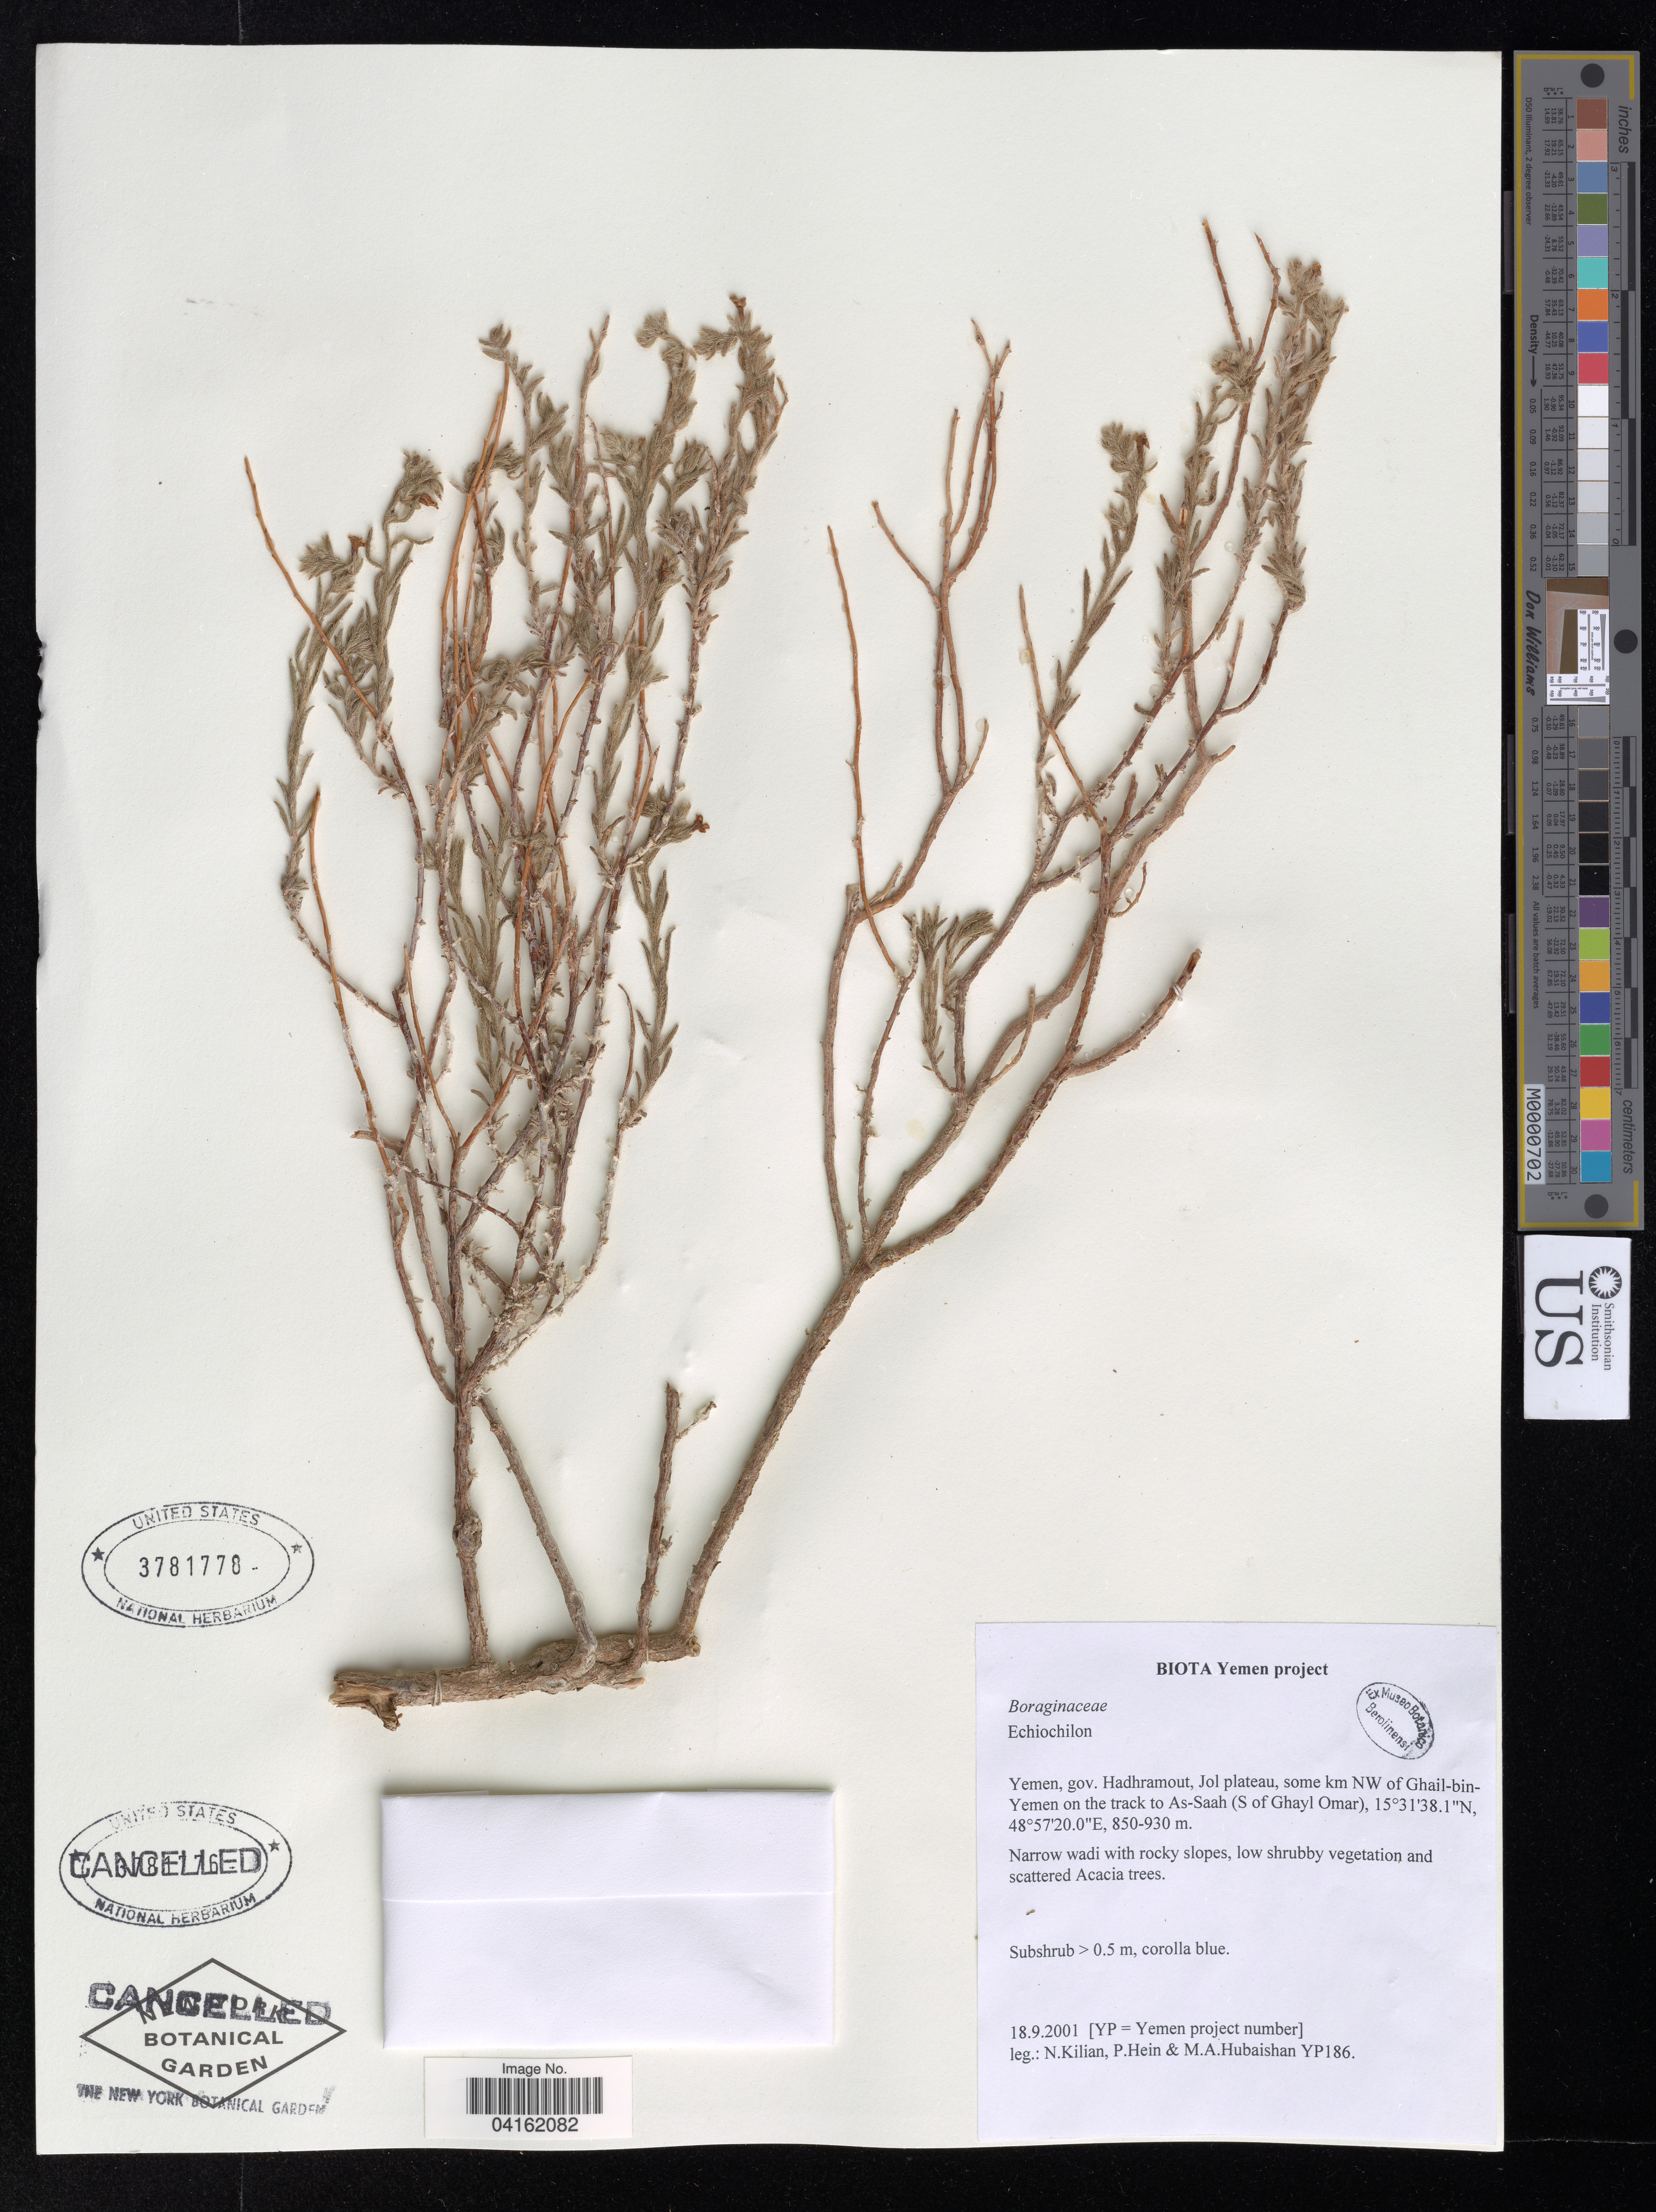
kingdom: Plantae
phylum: Tracheophyta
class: Magnoliopsida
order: Boraginales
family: Boraginaceae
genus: Echiochilon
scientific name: Echiochilon sp.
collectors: N. Kilian, P. Hein & M. Hubaishan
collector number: YP186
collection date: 2001-09-18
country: Yemen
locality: Gov. Hadhramout, Jol plateau, some km NW of Ghail-bin-Yemen on the track to As-Saah (S of Ghayl Omar).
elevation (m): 850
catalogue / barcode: US 3781778